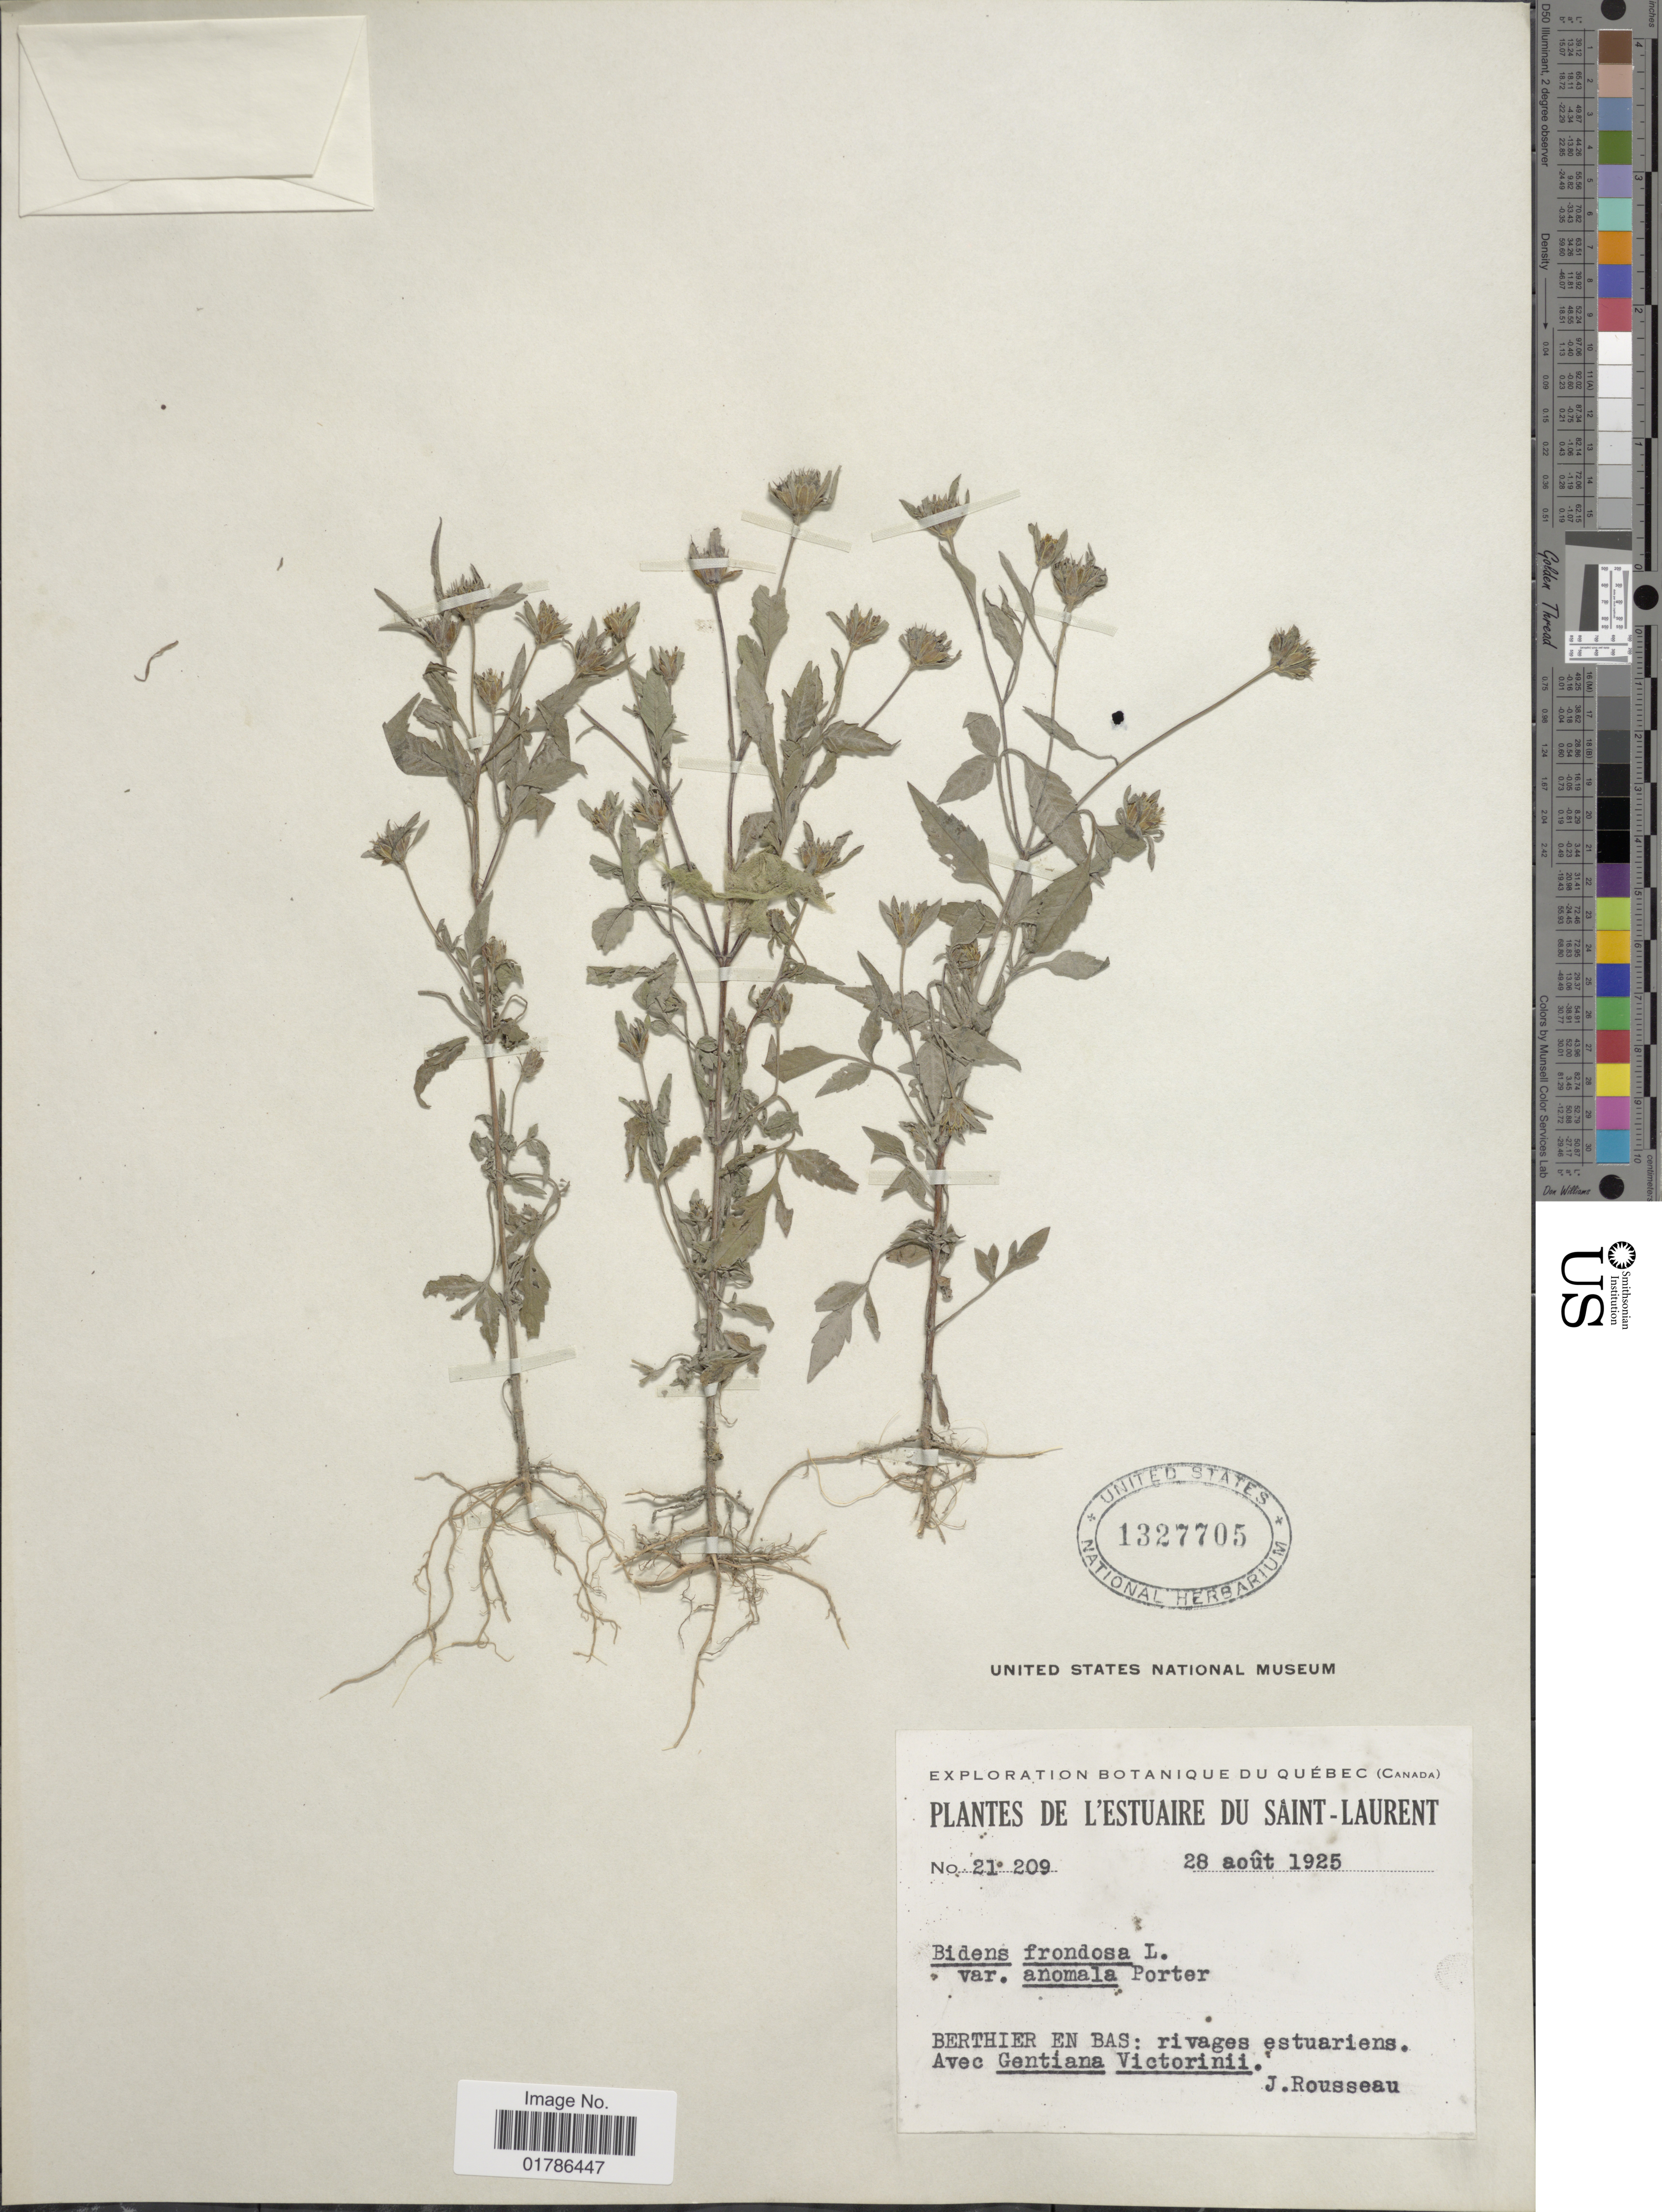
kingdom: Plantae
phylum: Tracheophyta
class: Magnoliopsida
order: Asterales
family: Asteraceae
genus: Bidens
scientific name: Bidens frondosa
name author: L.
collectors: J. Rosseau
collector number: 21209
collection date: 1925-08-28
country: Canada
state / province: Quebec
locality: L'Estuaire Du Saint-Laurent, Berthier en Bas: rivages estuariens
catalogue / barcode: US 1327705